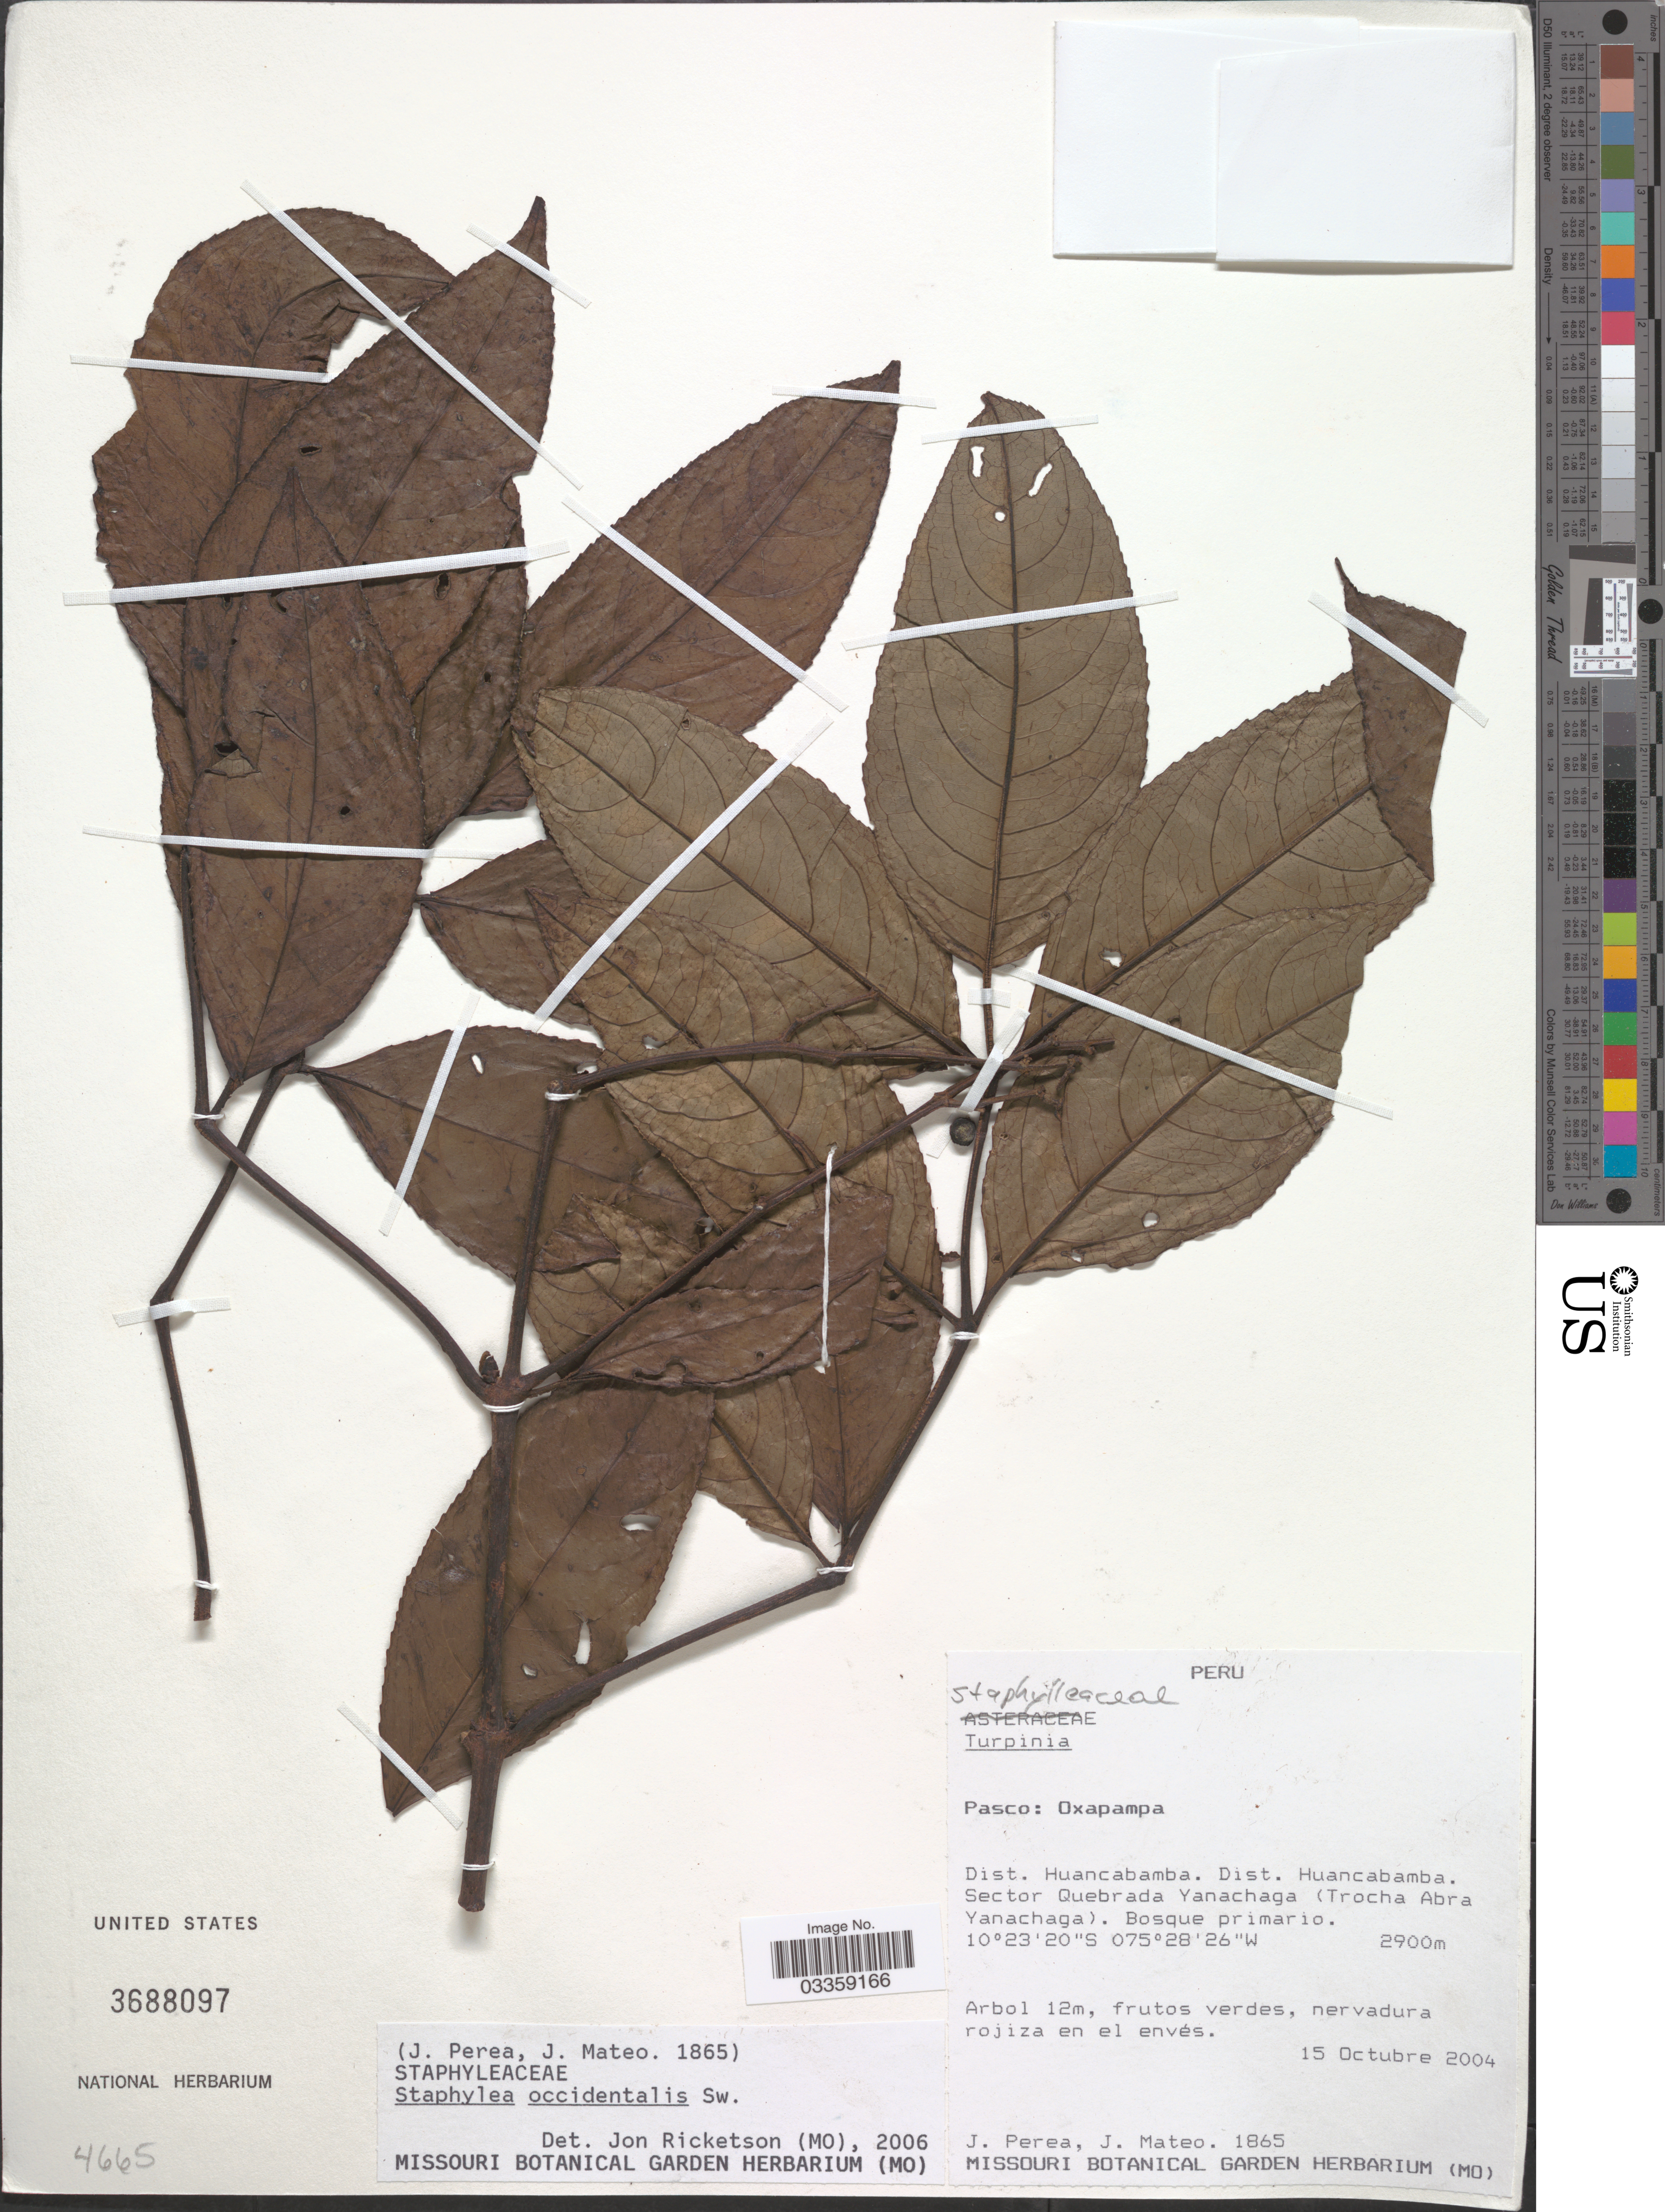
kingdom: Plantae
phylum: Tracheophyta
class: Magnoliopsida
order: Crossosomatales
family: Staphyleaceae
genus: Turpinia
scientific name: Turpinia occidentalis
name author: (Sw.) G. Don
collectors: J. Perea & J. Mateo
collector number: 1865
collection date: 2004-10-15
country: Peru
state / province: Pasco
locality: Oxapampa. Dist. Huancabamba. Sector Quebrada Yanachaga (Trocha Abra Yanachaga).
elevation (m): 2900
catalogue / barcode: US 3688097